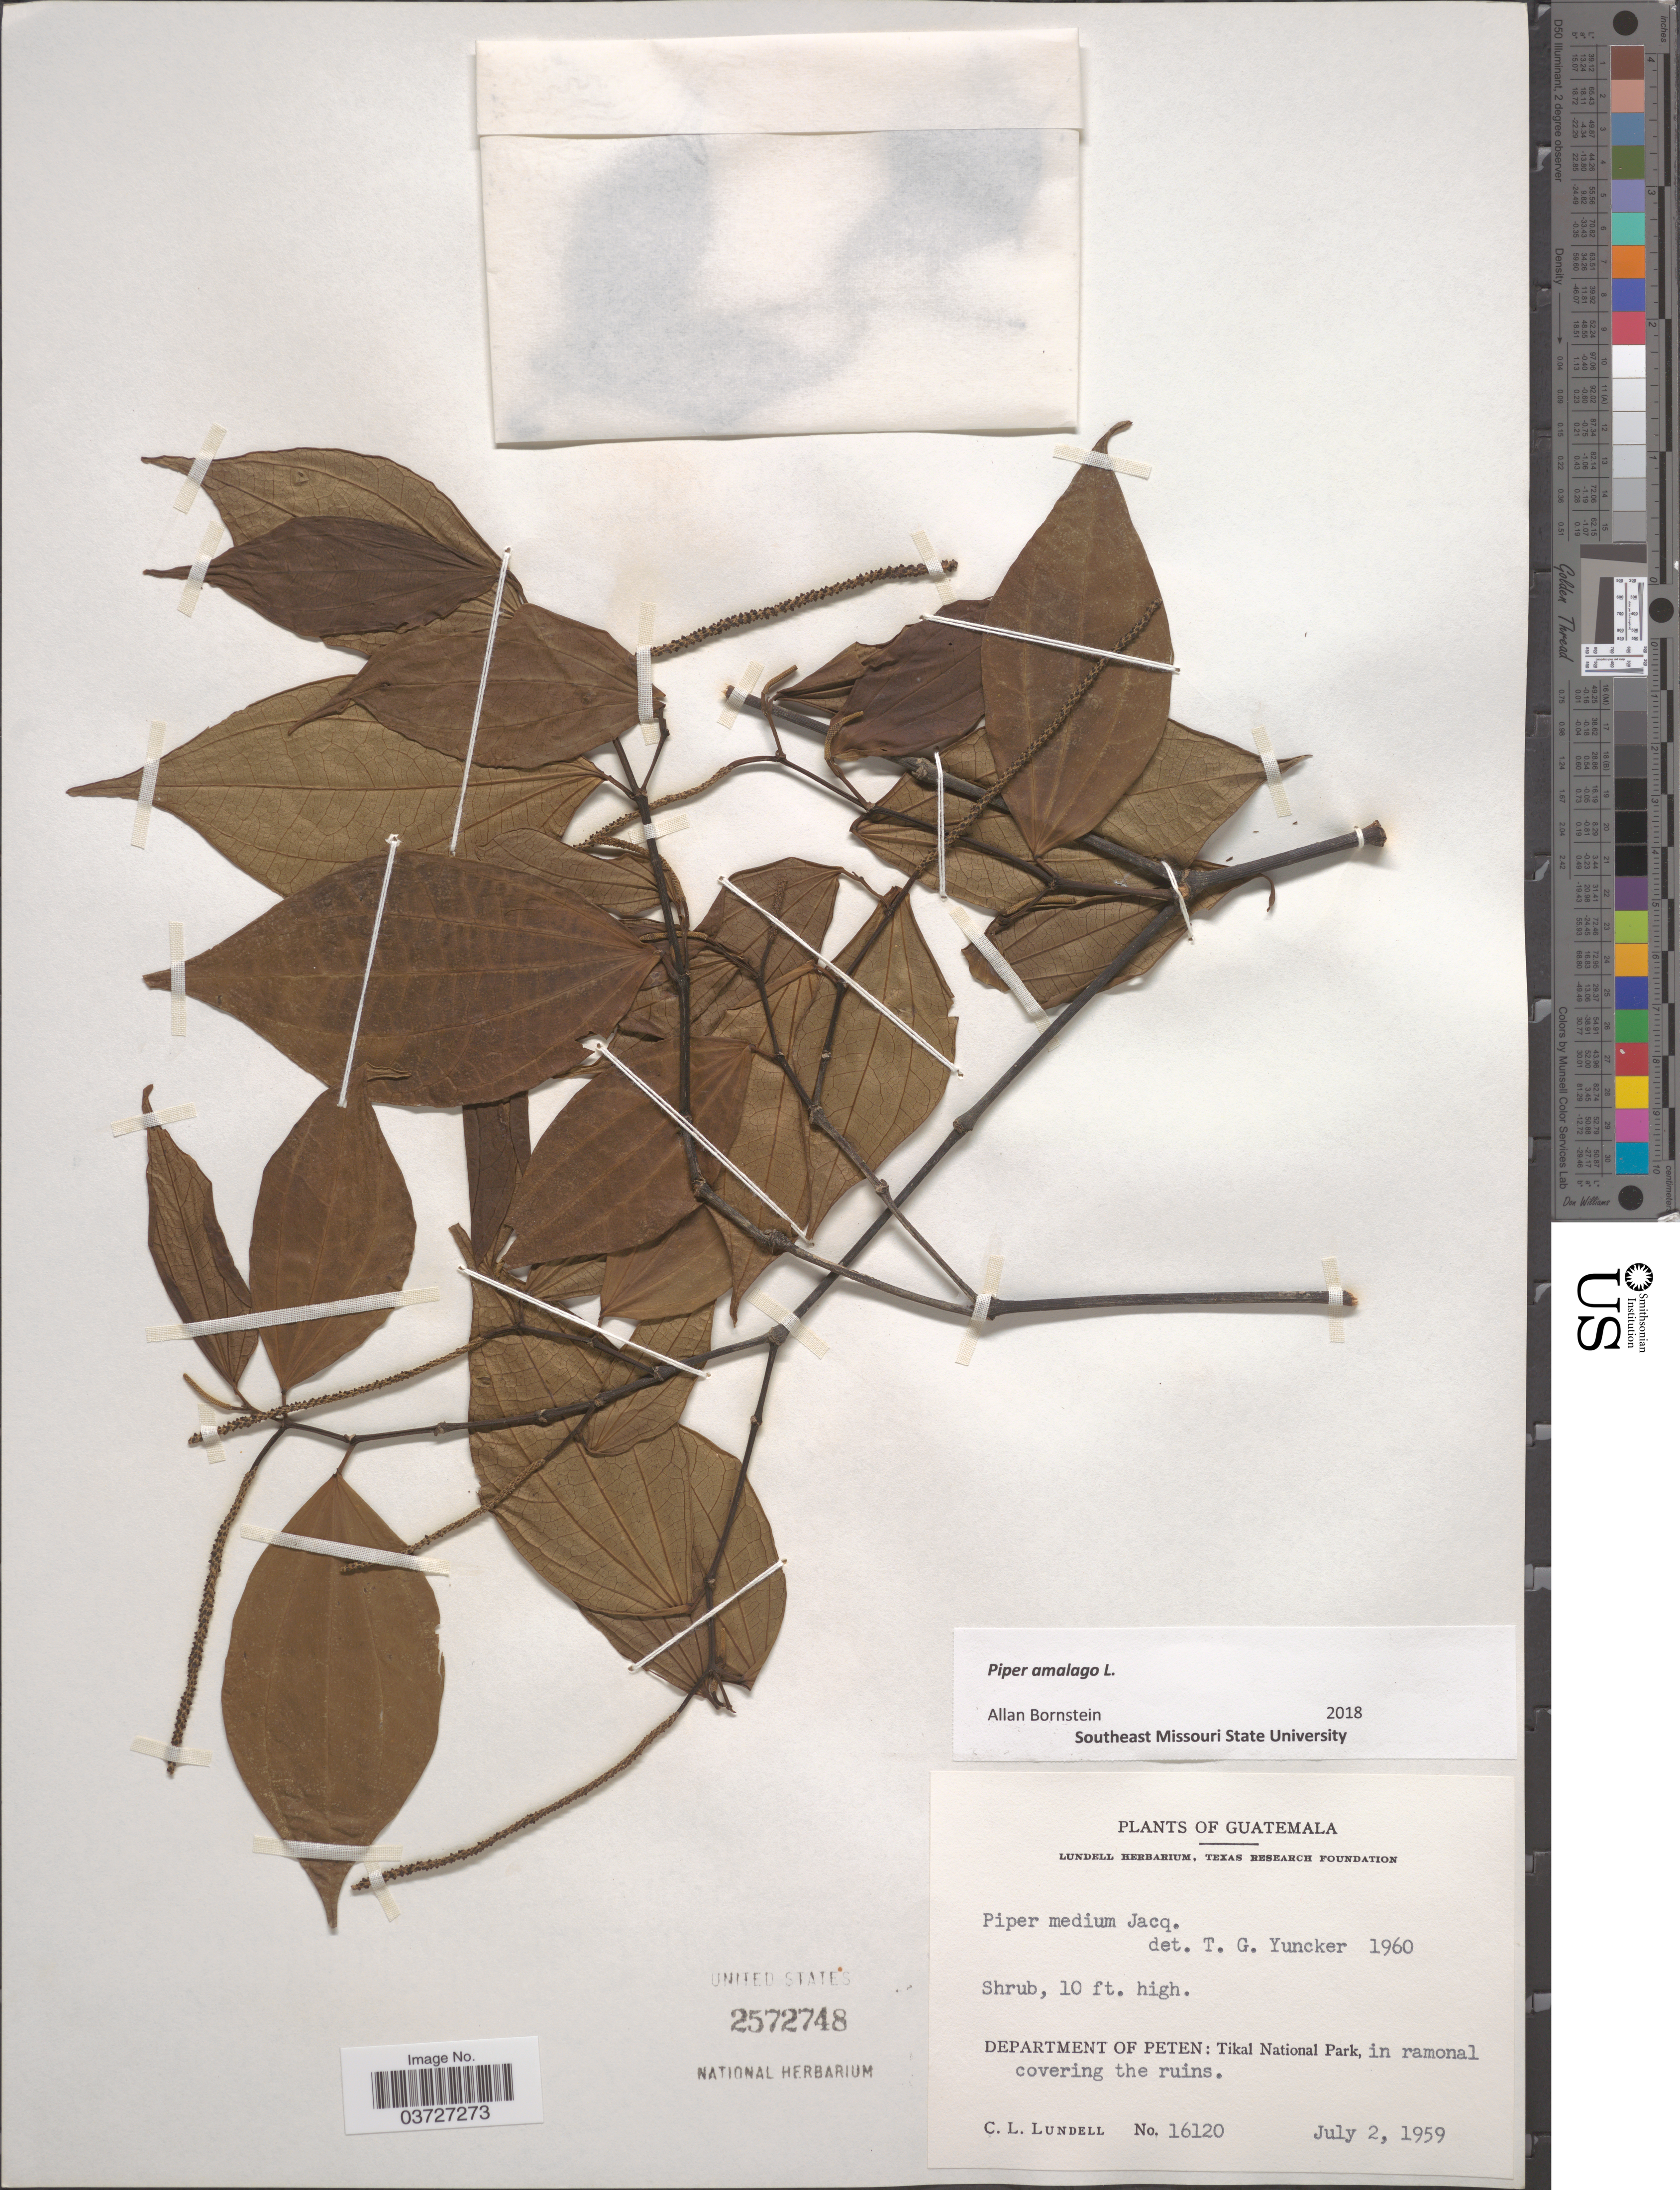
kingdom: Plantae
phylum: Tracheophyta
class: Magnoliopsida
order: Piperales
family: Piperaceae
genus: Piper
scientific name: Piper amalago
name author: L.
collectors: C. L. Lundell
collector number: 16120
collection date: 1959-07-02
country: Guatemala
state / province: El Peten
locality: Department of Peten: Tikal National Park.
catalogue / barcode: US 2572748